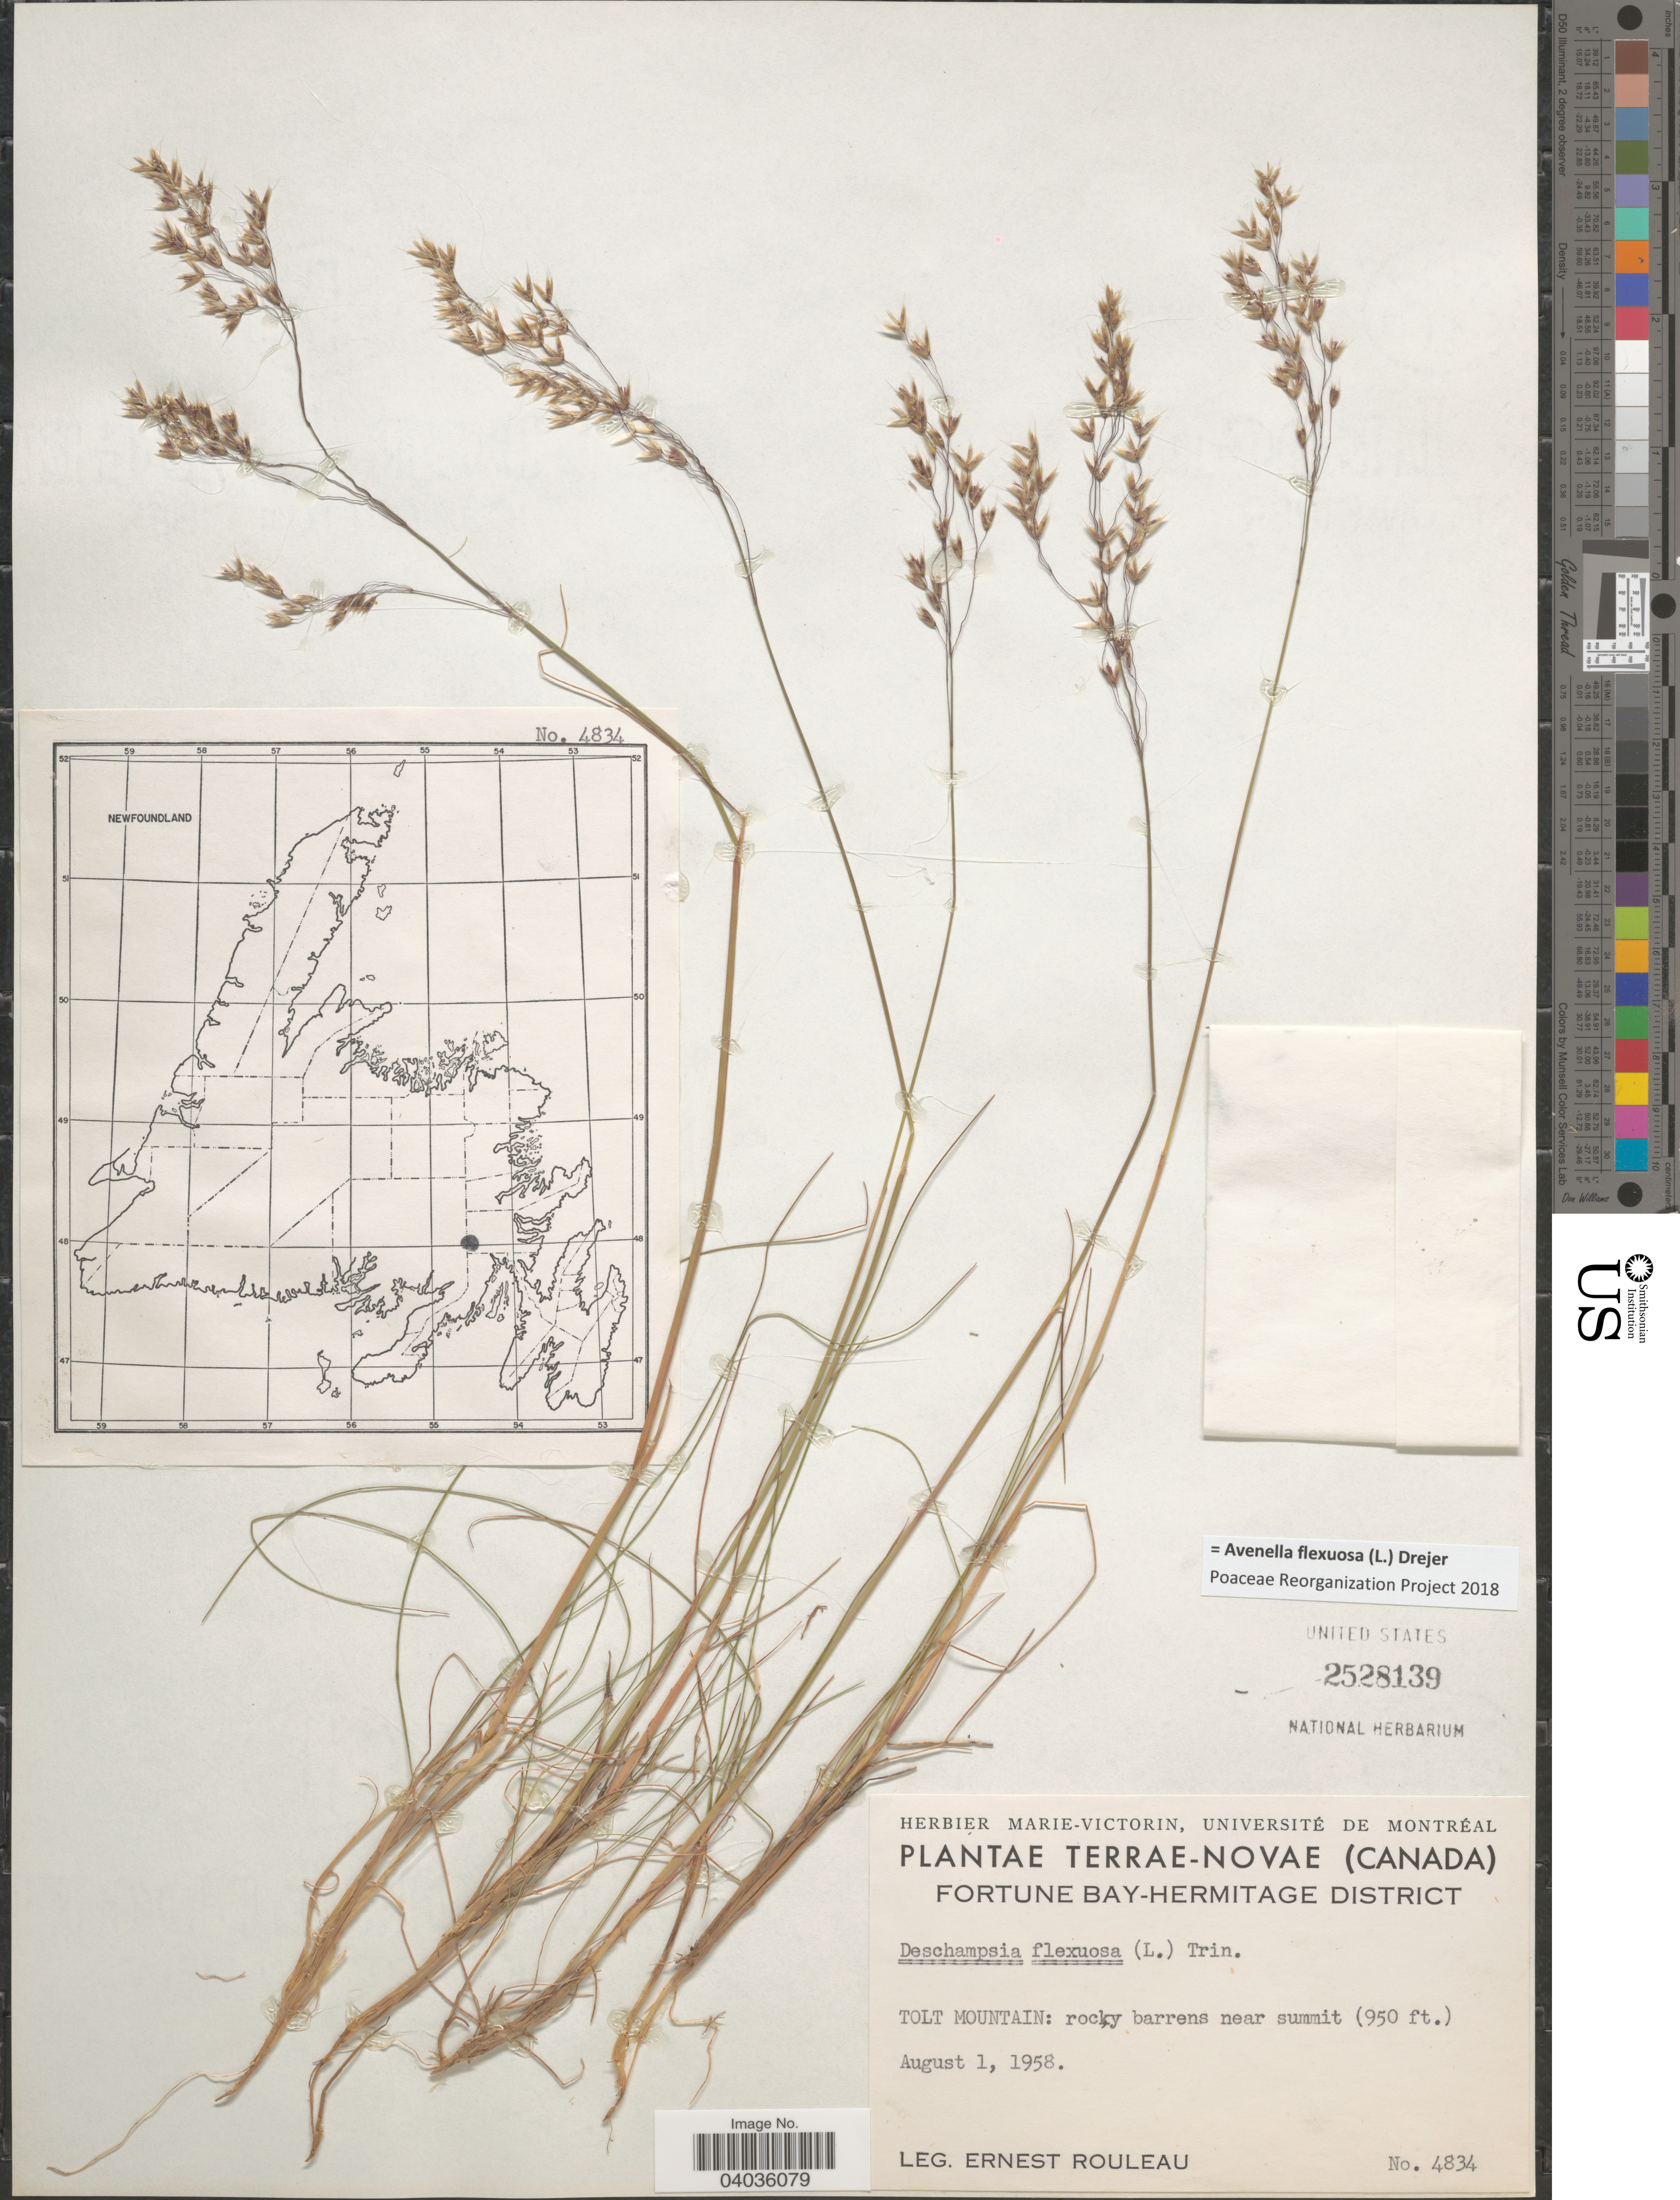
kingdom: Plantae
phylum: Tracheophyta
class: Liliopsida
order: Poales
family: Poaceae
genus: Avenella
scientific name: Avenella flexuosa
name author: (L.) Drejer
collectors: J. Rouleau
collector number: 4834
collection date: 1958-08-01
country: Canada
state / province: Newfoundland and Labrador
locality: Terrae-Novae. Fortune Bay- Hermitage District. Tolt Mountain: rocky barrens near summit.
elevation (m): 290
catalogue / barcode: US 2528139